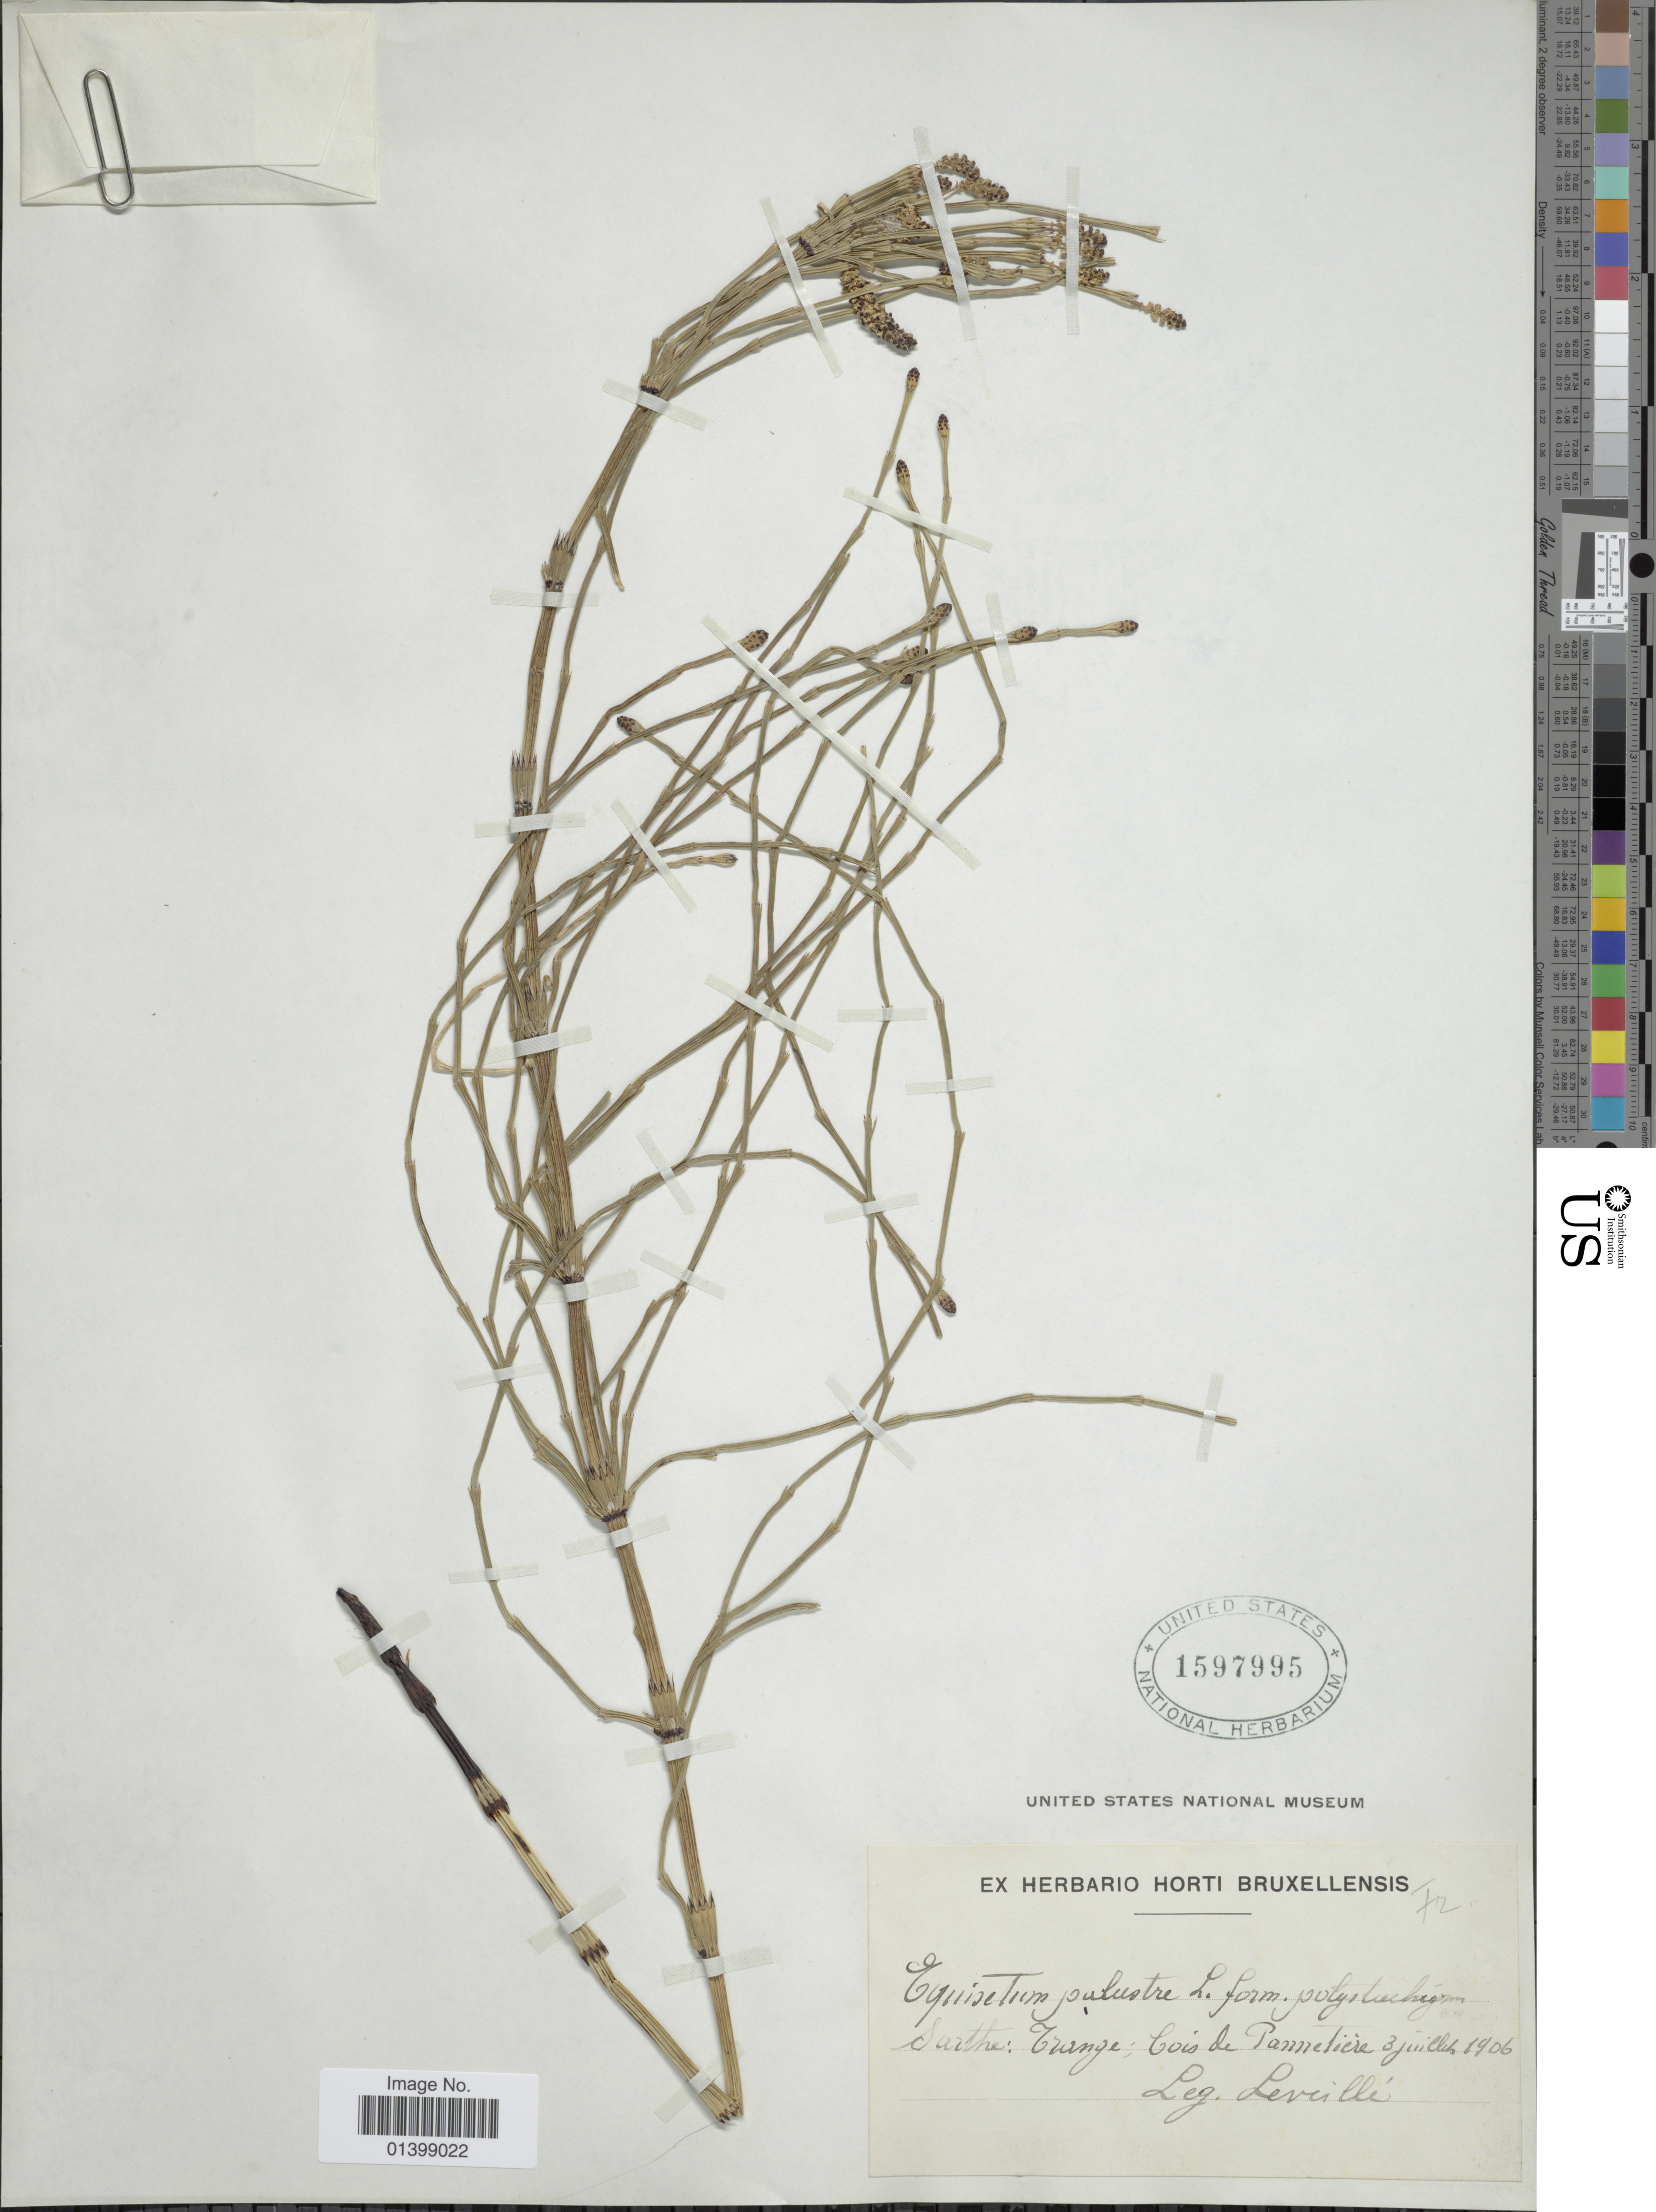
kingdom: Plantae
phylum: Tracheophyta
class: Polypodiopsida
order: Equisetales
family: Equisetaceae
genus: Equisetum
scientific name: Equisetum palustre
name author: L.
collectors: Leville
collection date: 1906-07-03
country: France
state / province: Pays de la Loire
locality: Sarthe: Trange; bois de Pannetiere [interpreted]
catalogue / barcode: US 1597995